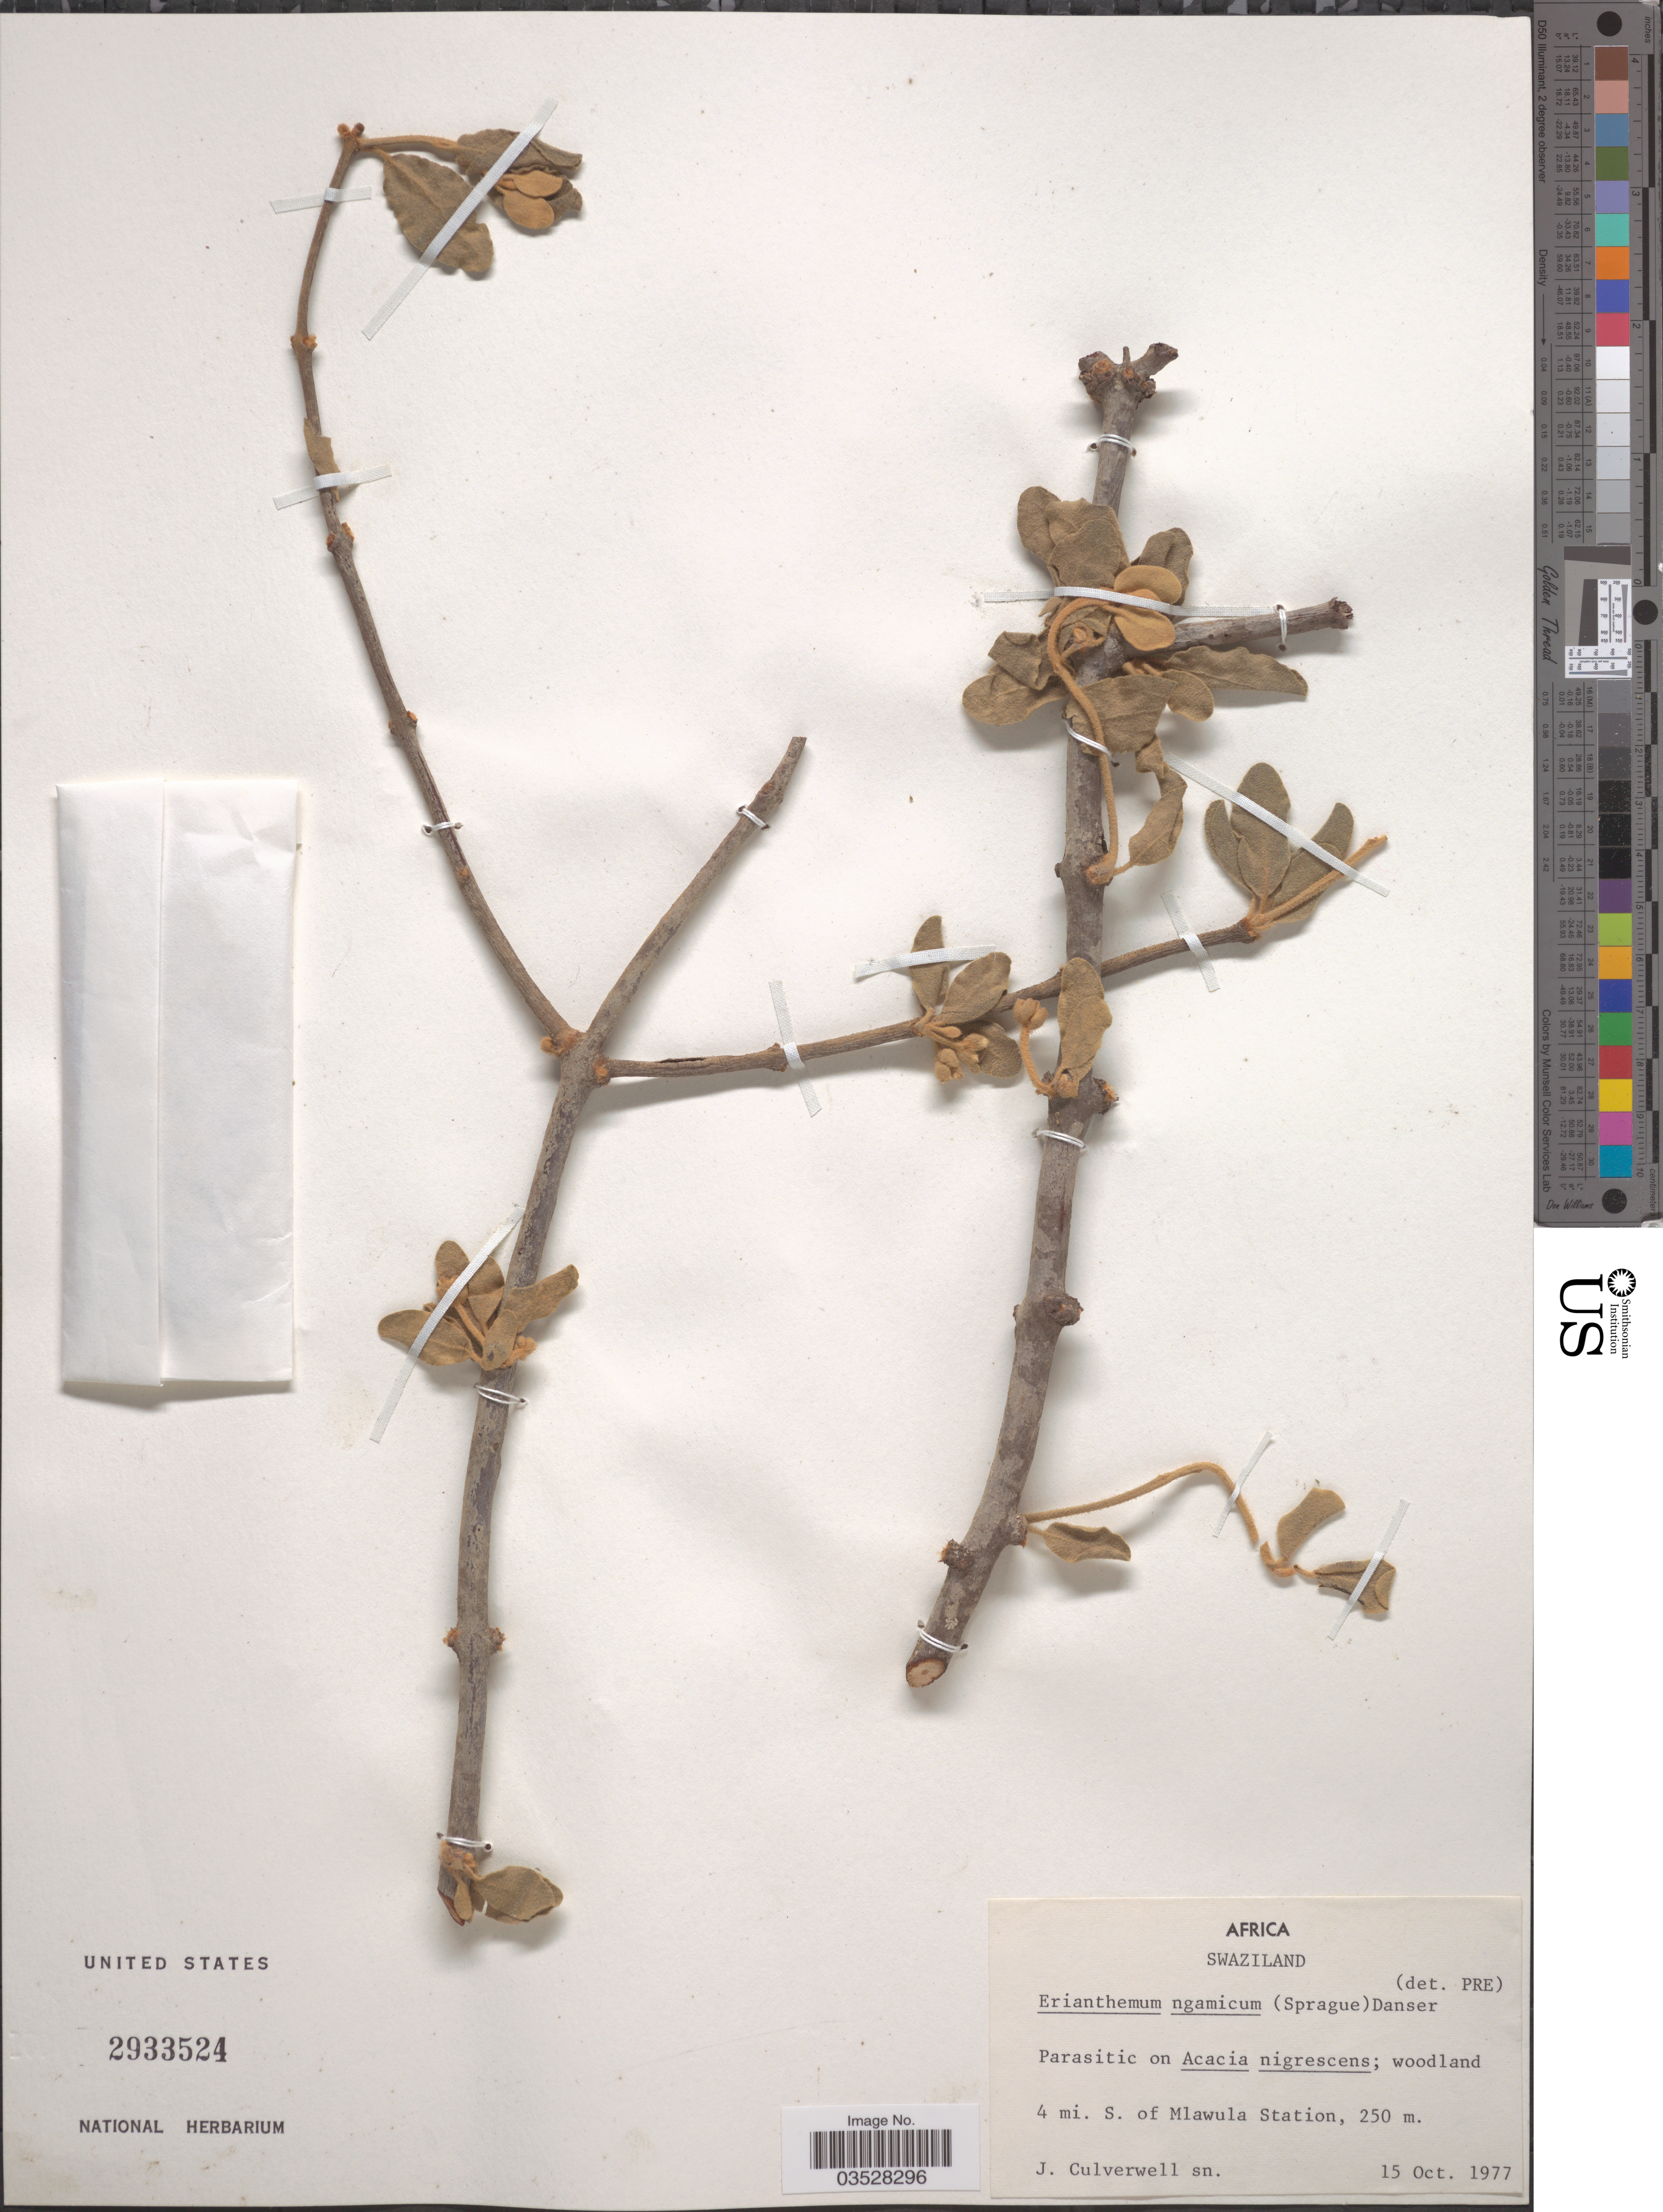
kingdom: Plantae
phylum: Tracheophyta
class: Magnoliopsida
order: Santalales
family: Loranthaceae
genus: Erianthemum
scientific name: Erianthemum ngamicum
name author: (Sprague) Danser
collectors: J. Culverwell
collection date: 1977-10-15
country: Eswatini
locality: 4 mi. S. of Mlawula Station.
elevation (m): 250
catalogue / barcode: US 2933524